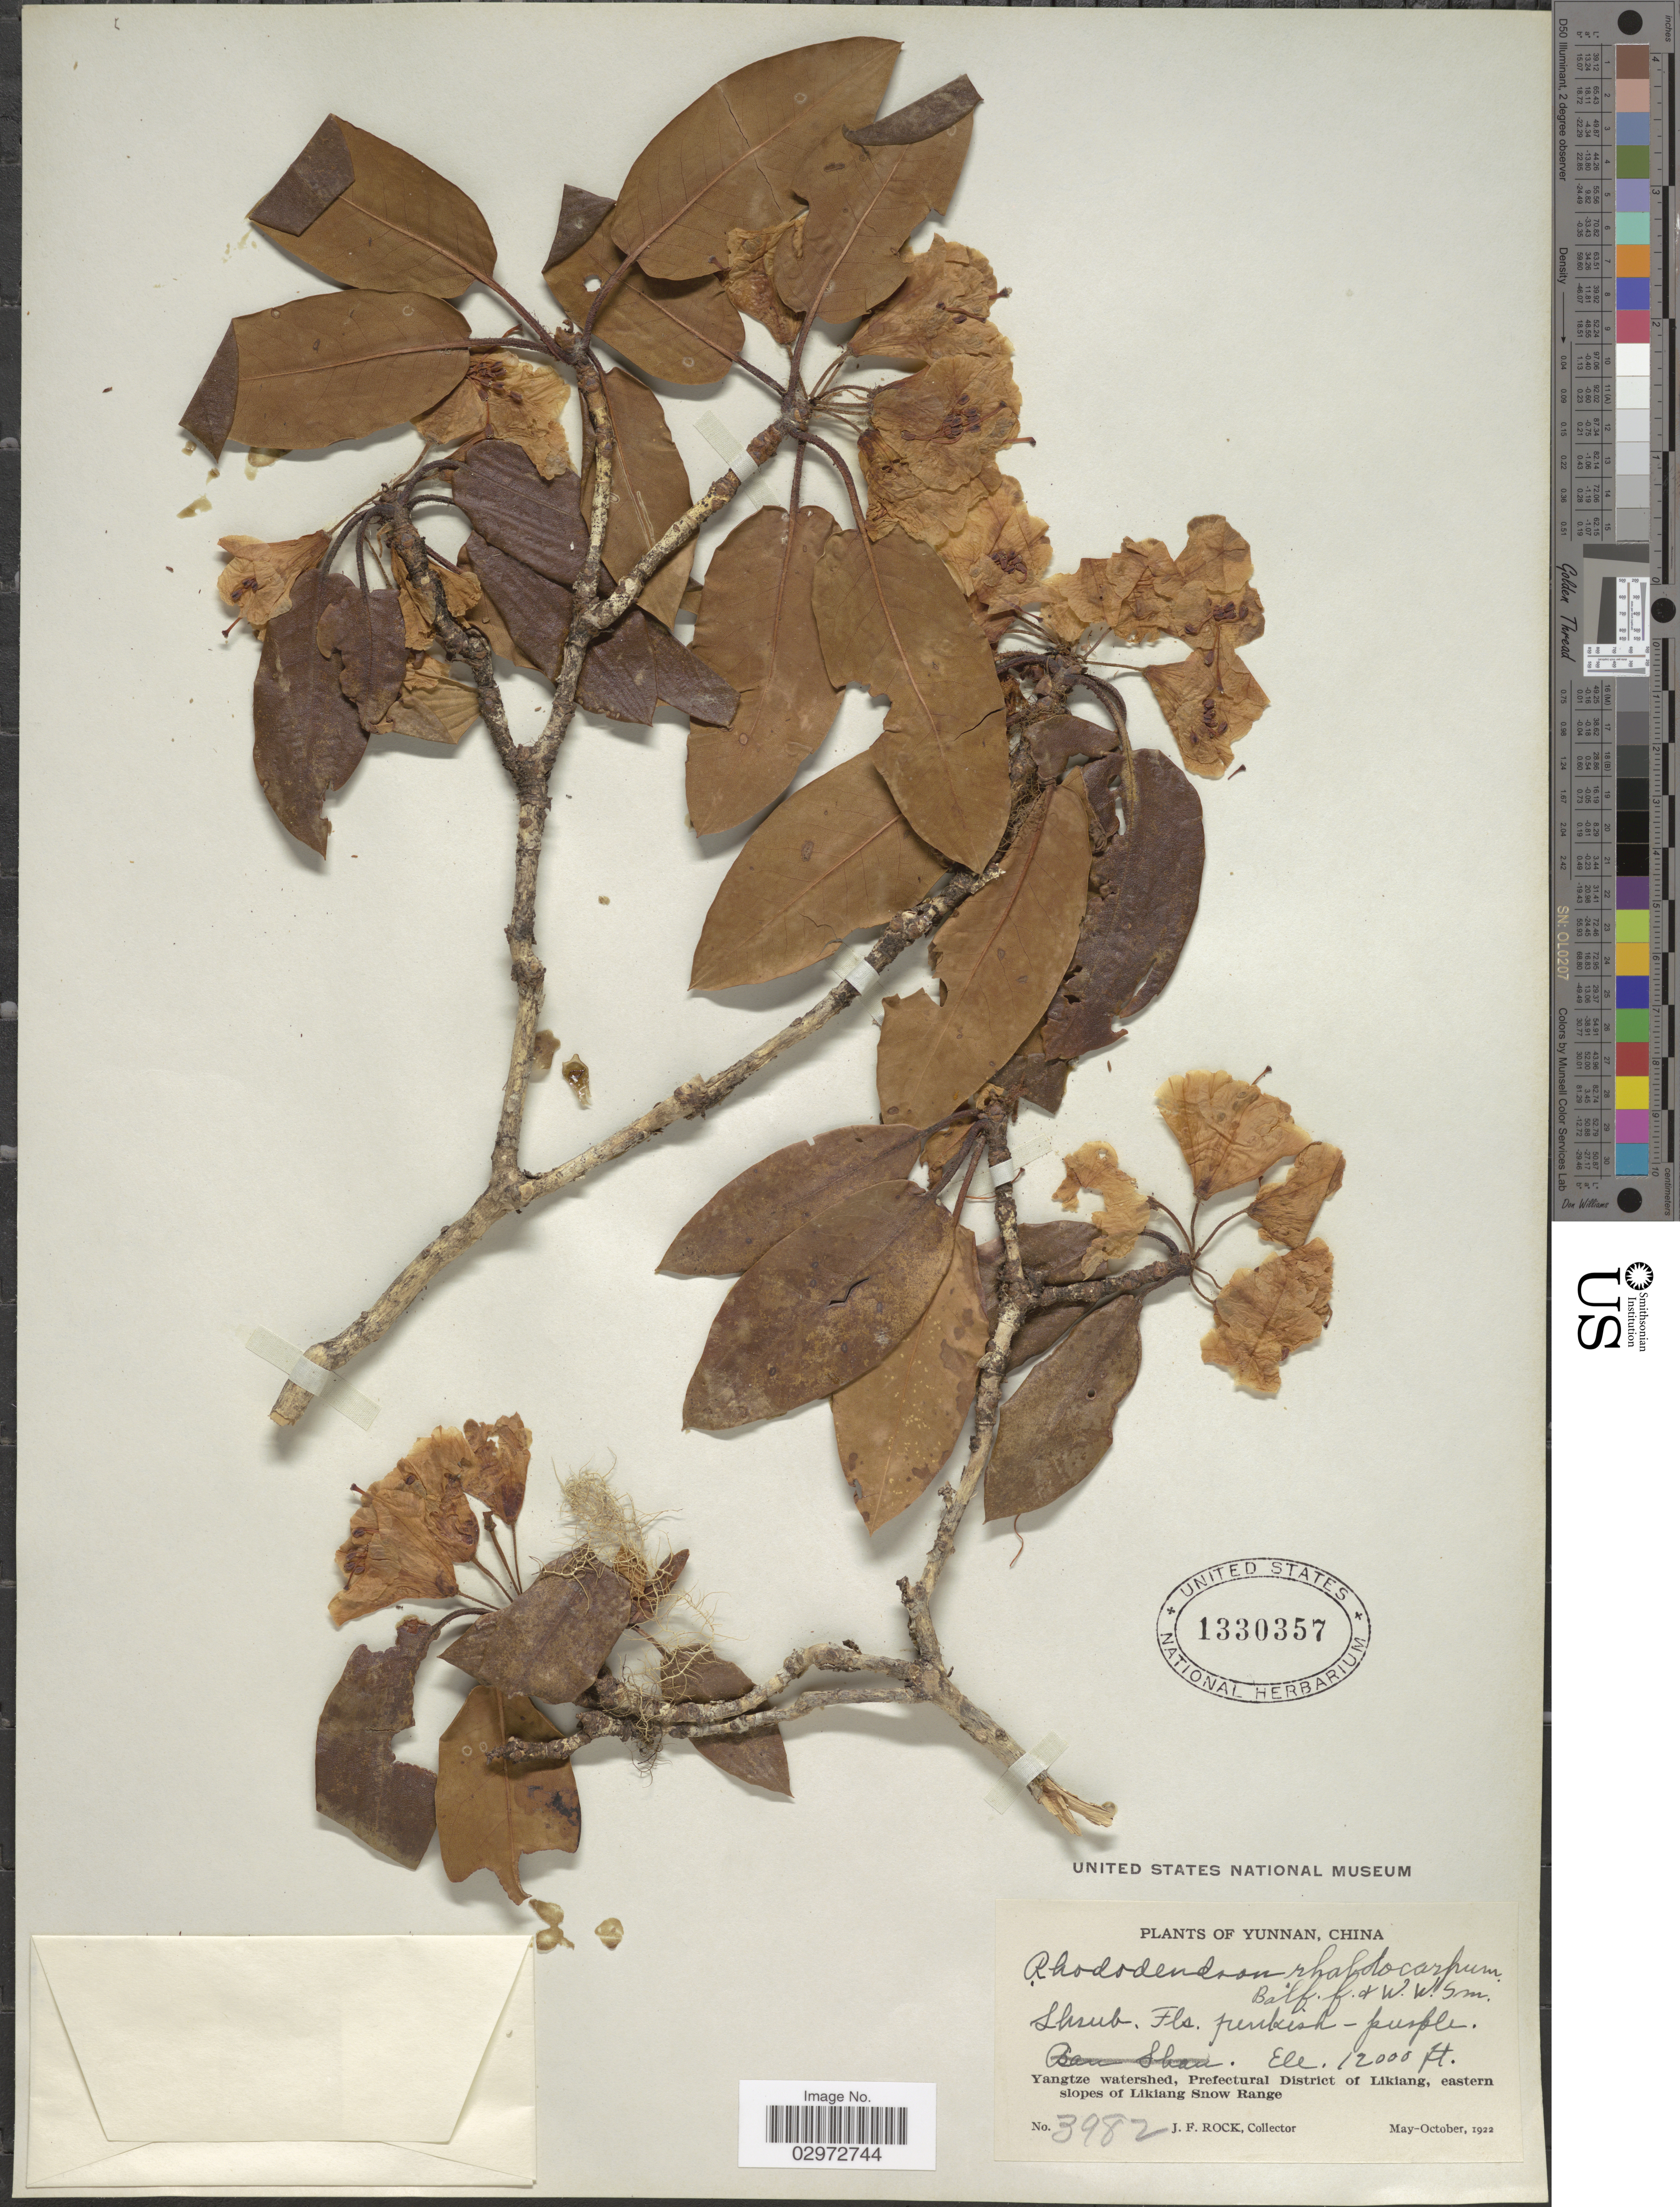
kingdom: Plantae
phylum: Tracheophyta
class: Magnoliopsida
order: Ericales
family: Ericaceae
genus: Rhododendron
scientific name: Rhododendron rhaibocarpum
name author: Balf. f. & W.W. Sm.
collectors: J. Rock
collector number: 3982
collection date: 1922-05/1922-10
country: China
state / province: Yunnan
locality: Yangtze watershed, Prefectural District of Likiang, eastern slopes of Likiang Snow Range.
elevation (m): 3658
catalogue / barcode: US 1330357